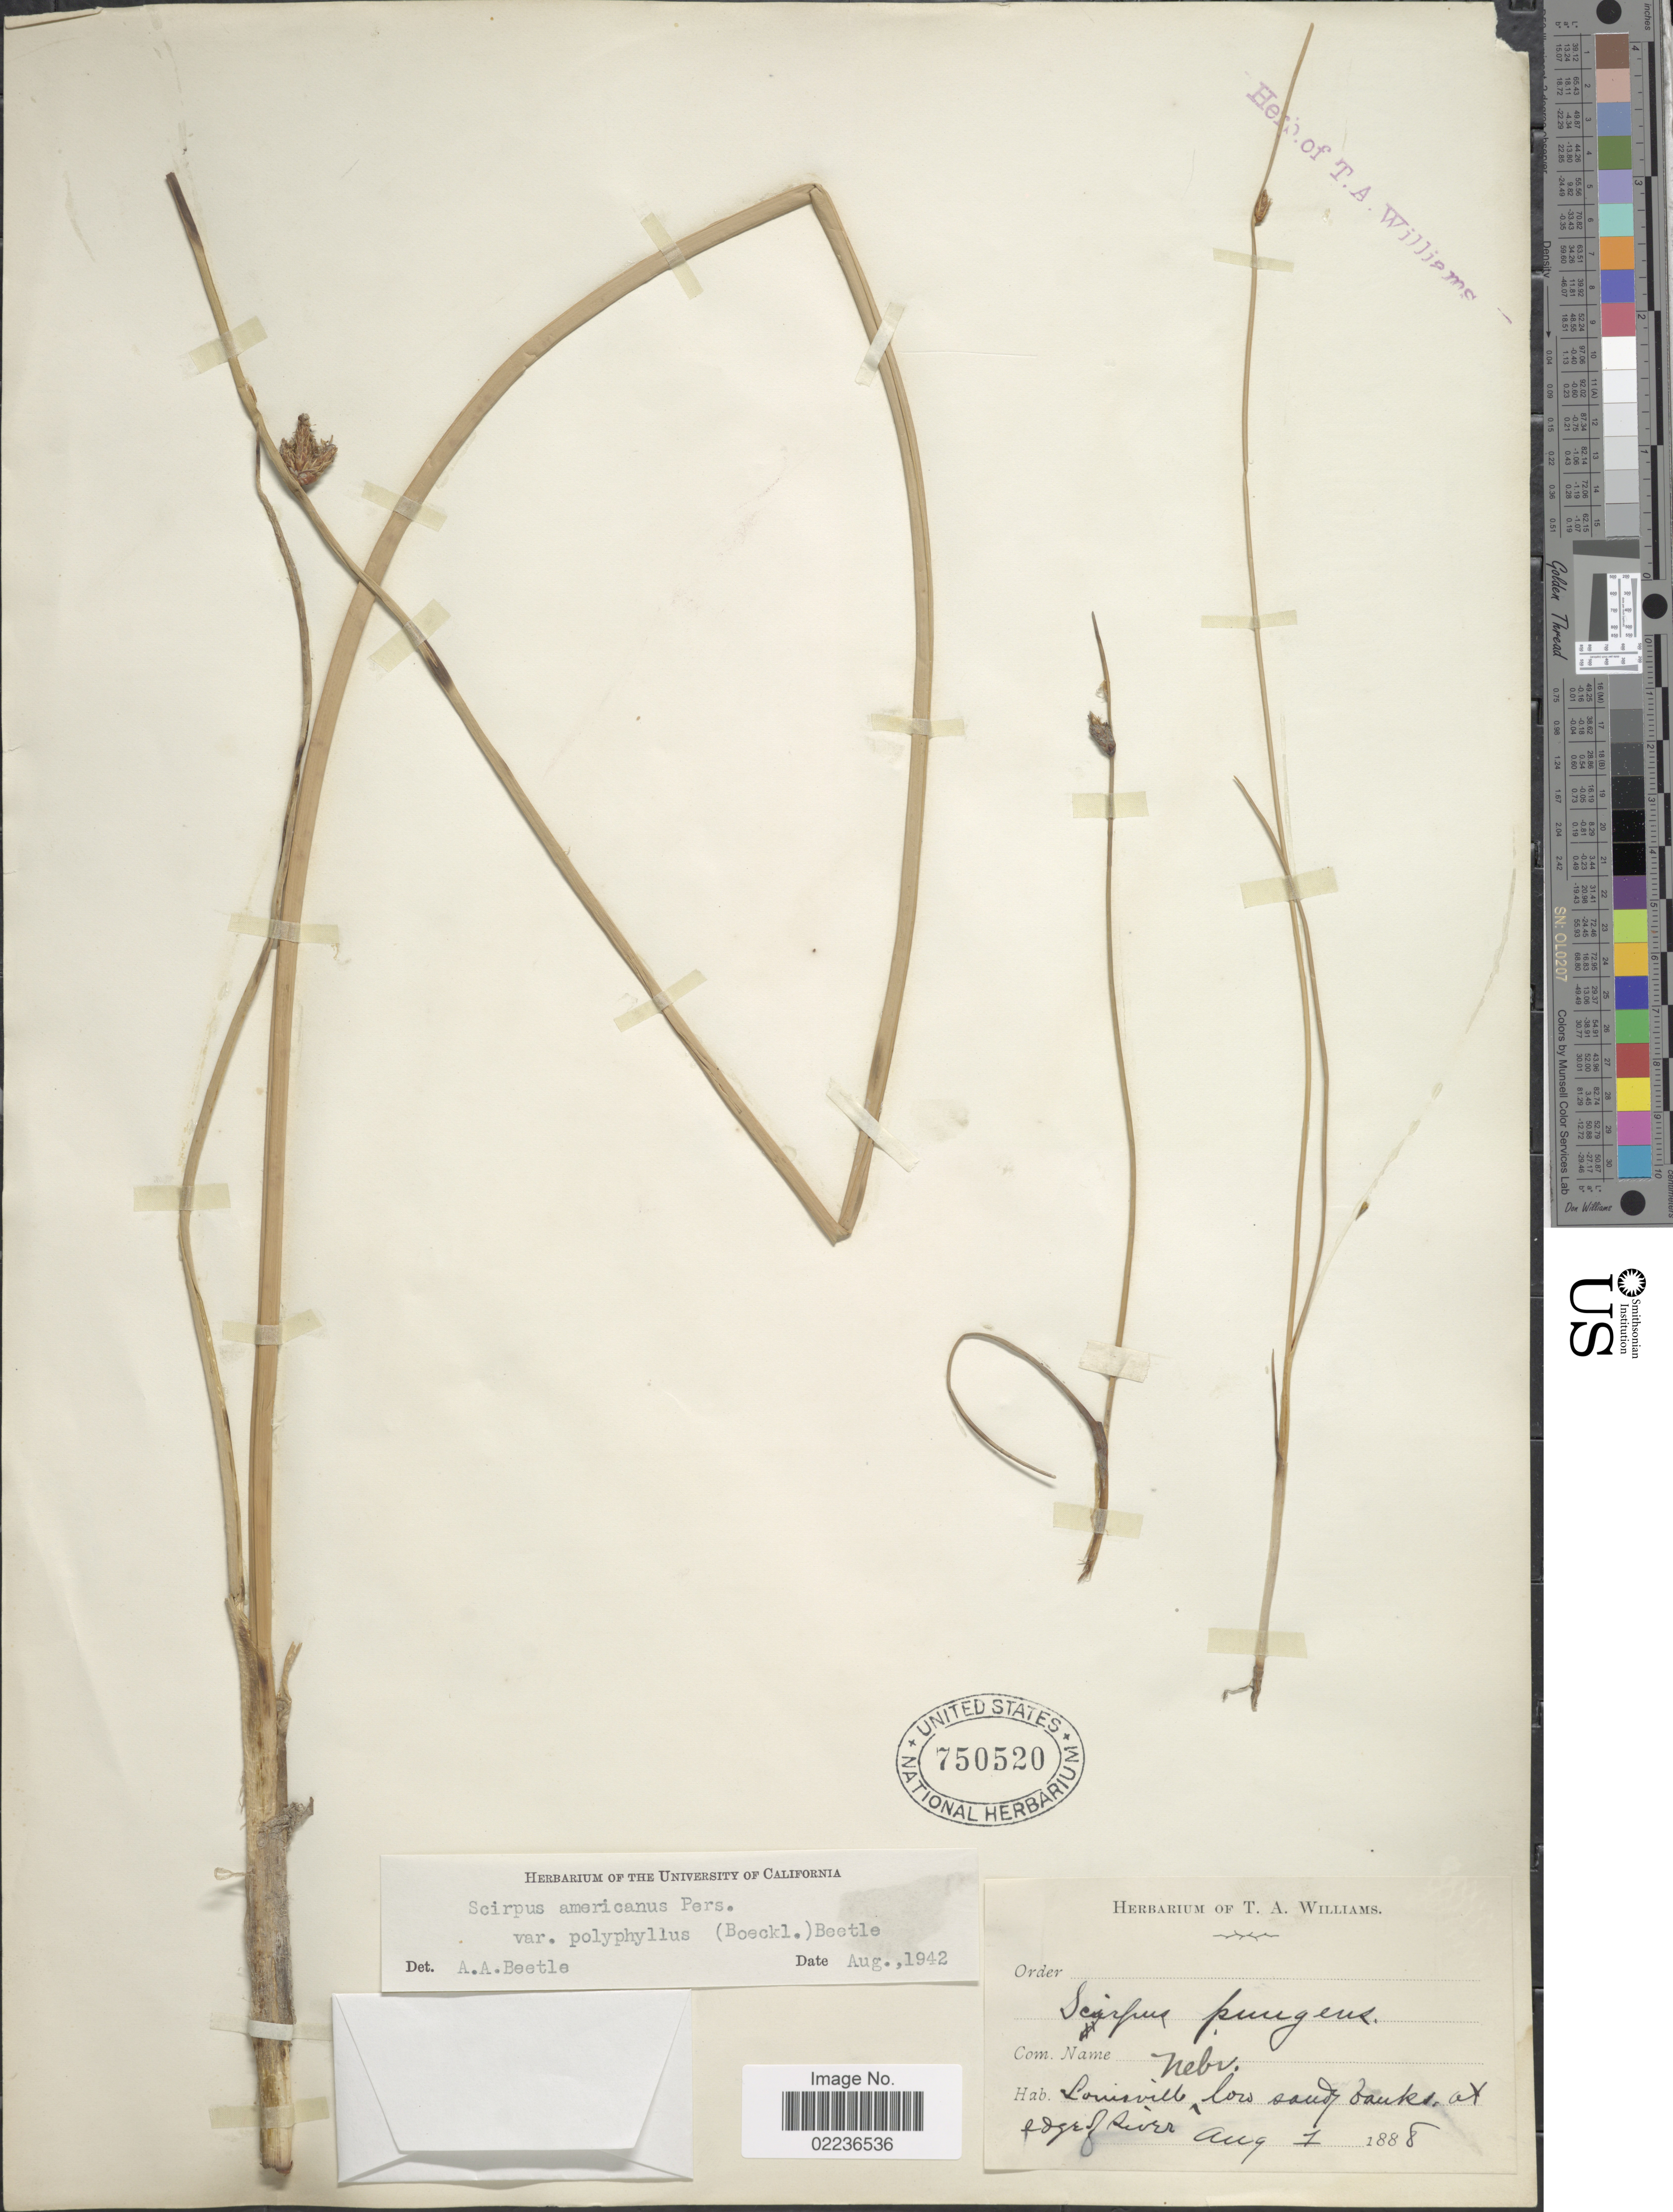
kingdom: Plantae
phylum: Tracheophyta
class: Liliopsida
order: Poales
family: Cyperaceae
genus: Schoenoplectus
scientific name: Schoenoplectus pungens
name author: (Vahl) Palla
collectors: ex herb. Thos. A. Williams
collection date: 1888-08-01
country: United States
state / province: Nebraska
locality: Louisville, low sandy banks at edge of river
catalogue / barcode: US 750520